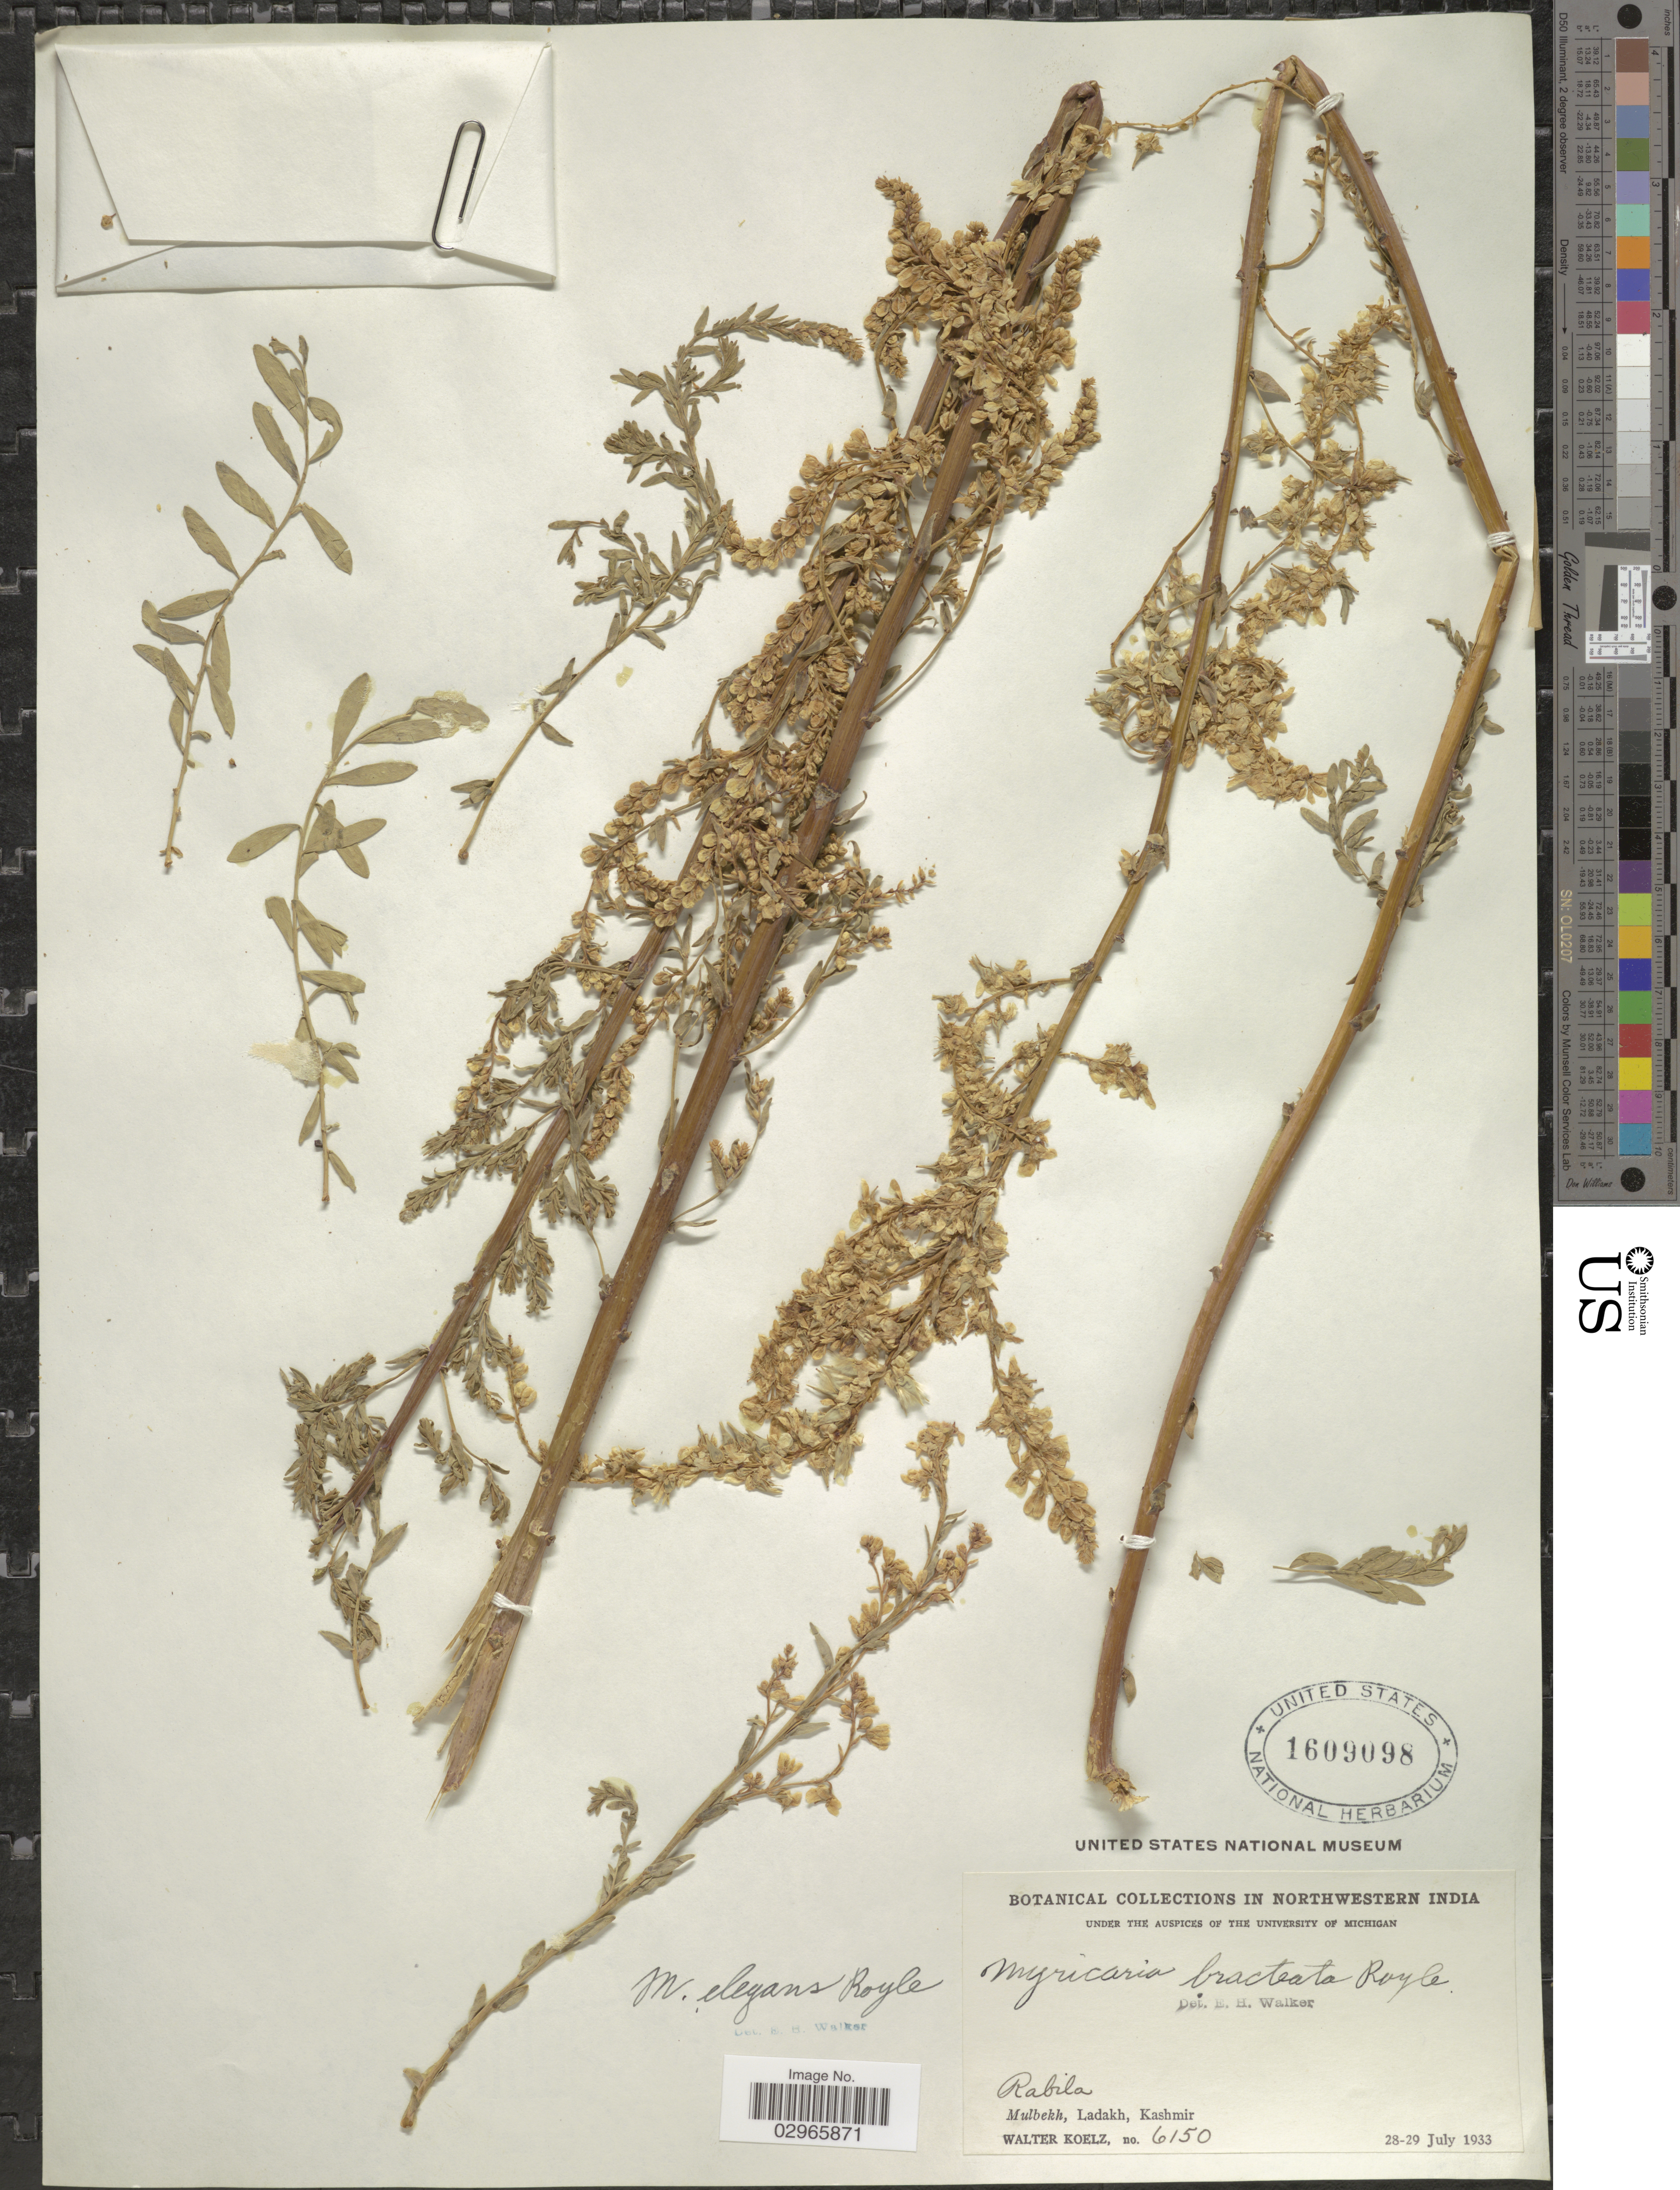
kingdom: Plantae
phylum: Tracheophyta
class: Magnoliopsida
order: Caryophyllales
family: Tamaricaceae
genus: Myrtama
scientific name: Myrtama elegans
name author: (Royle) Kinzik.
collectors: W. N. Koelz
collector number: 6150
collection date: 1933-07-28/1933-07-29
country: India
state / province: Jammu and Kashmir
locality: Northwestern India. Rabila. Mulbekh, Ladakh, Kashmir.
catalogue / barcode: US 1609098